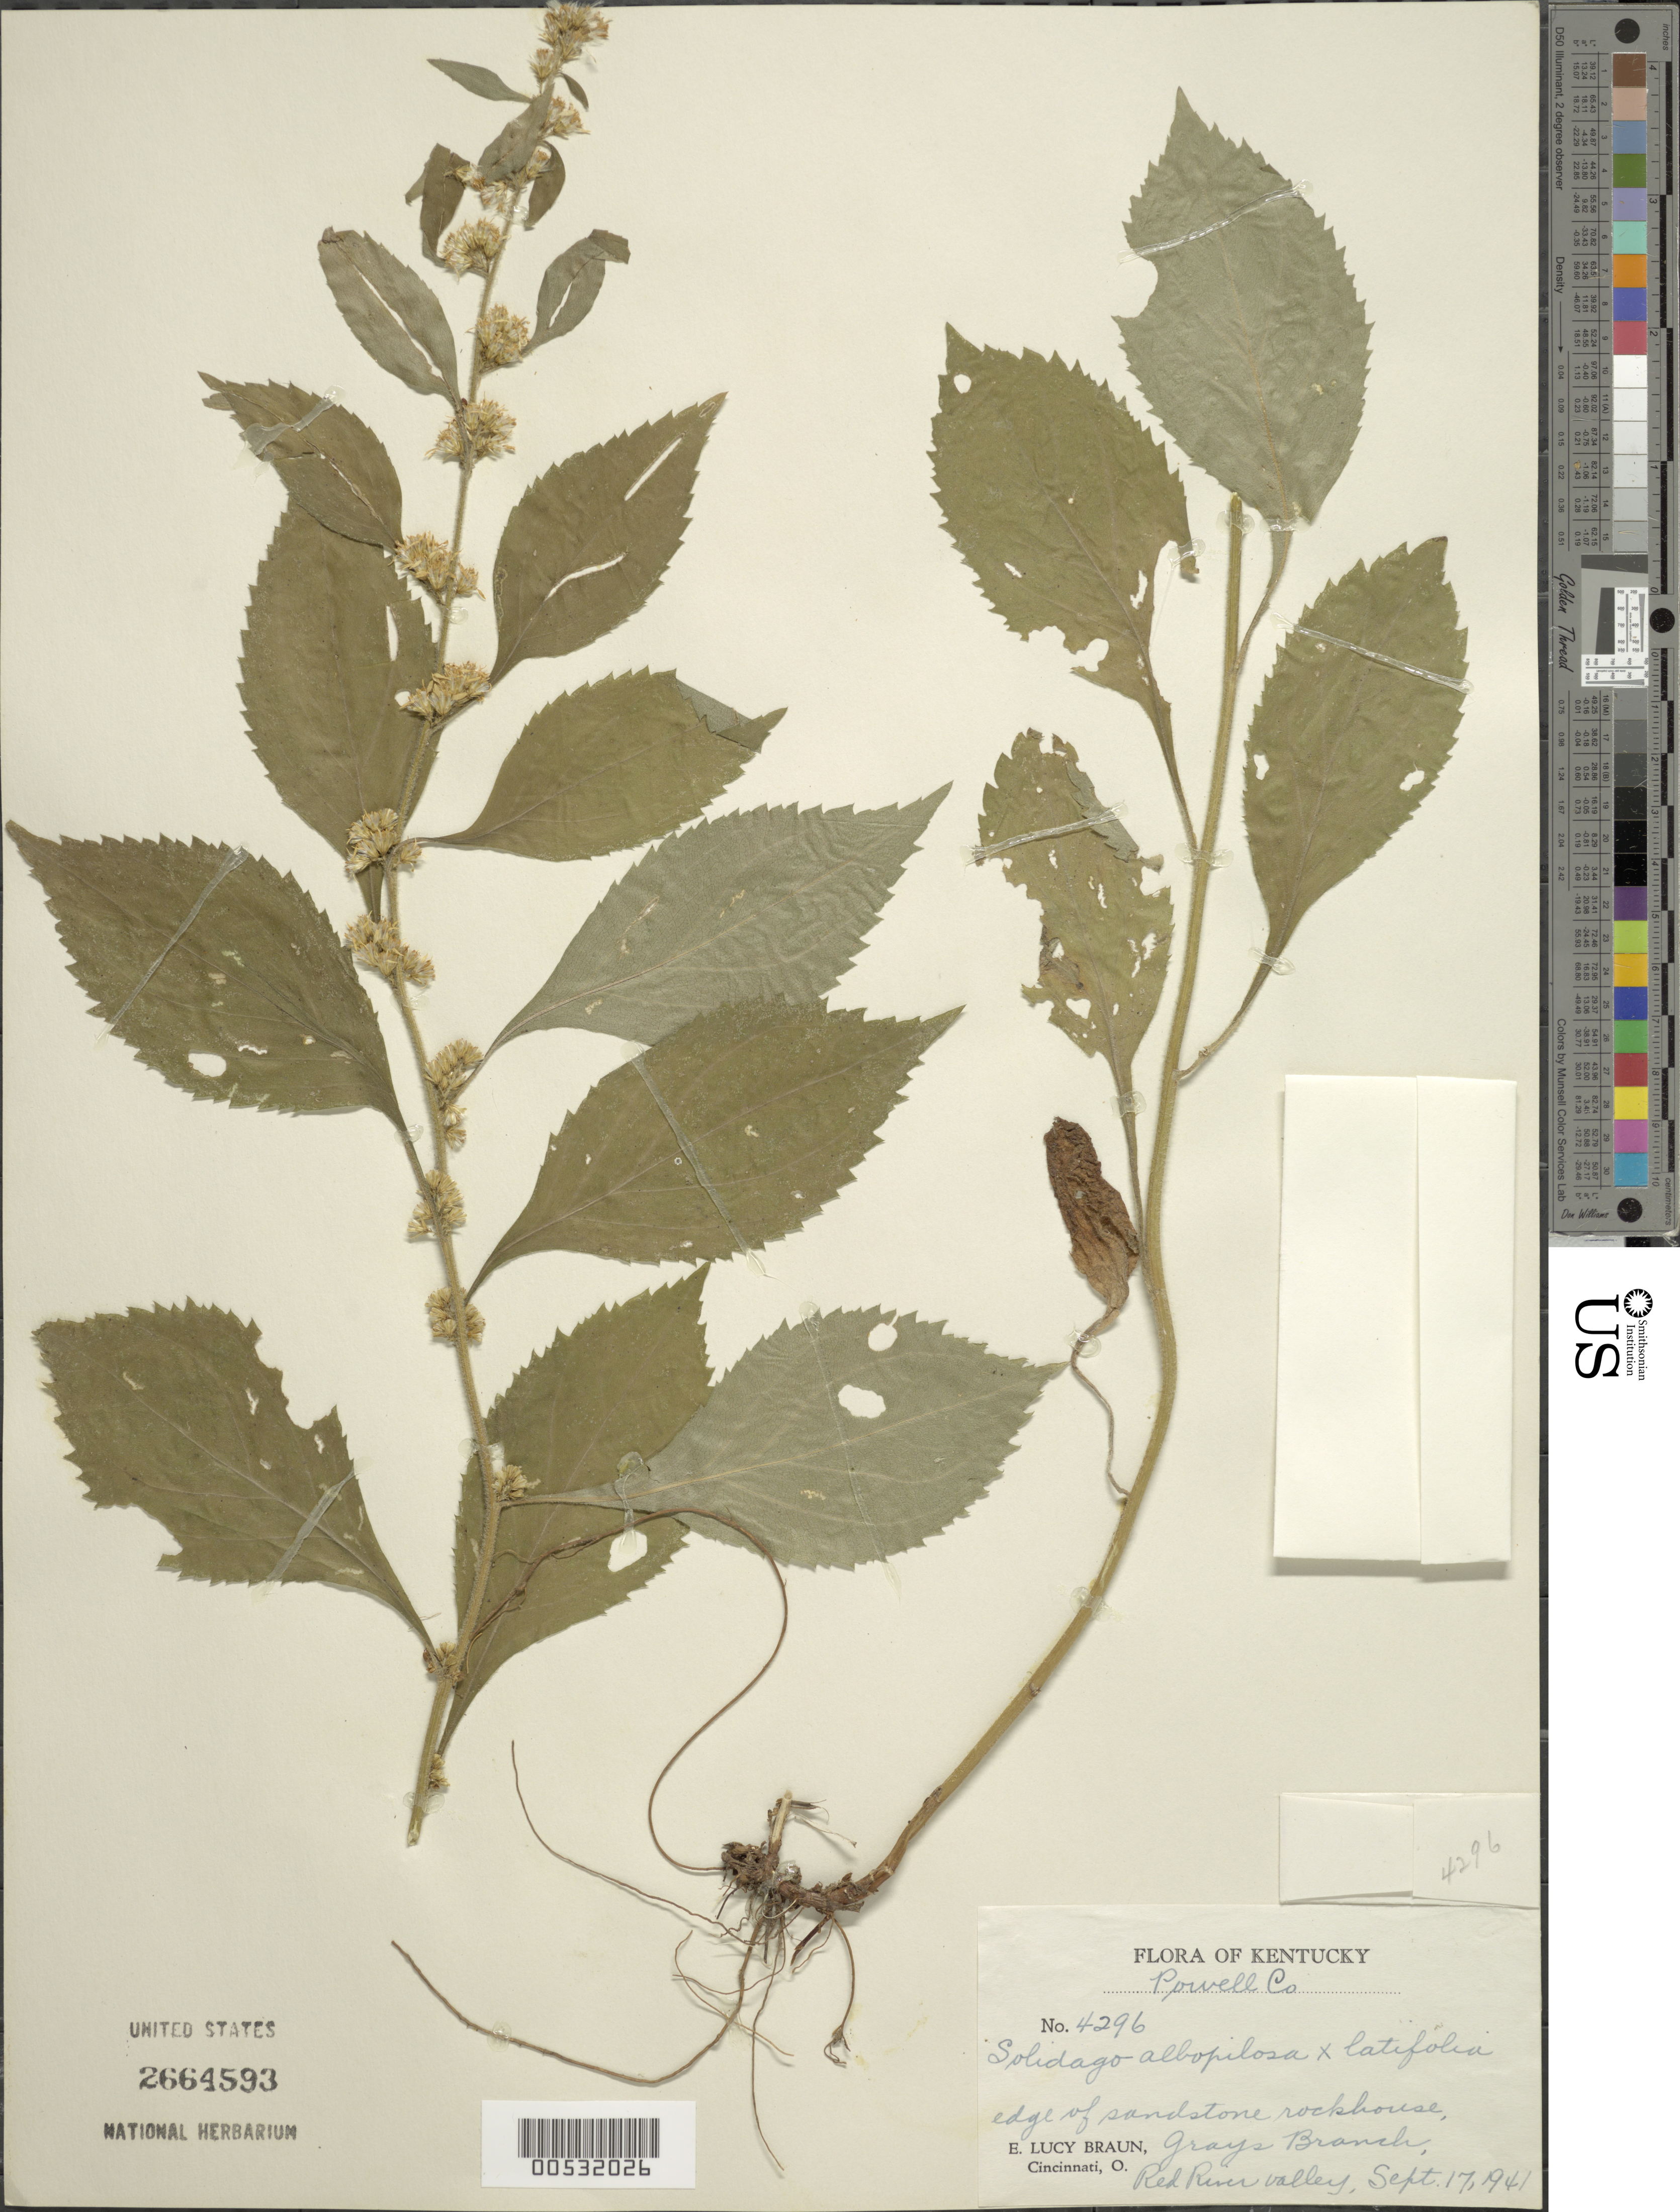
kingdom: Plantae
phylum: Tracheophyta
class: Magnoliopsida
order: Asterales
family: Asteraceae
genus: Solidago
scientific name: Solidago albopilosa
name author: E.L. Braun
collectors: E. L. Braun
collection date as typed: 17 Sep 1941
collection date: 1941-09-17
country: United States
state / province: Kentucky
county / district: Powell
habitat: Edge of sandstone rockhouse.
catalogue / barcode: US 2664593